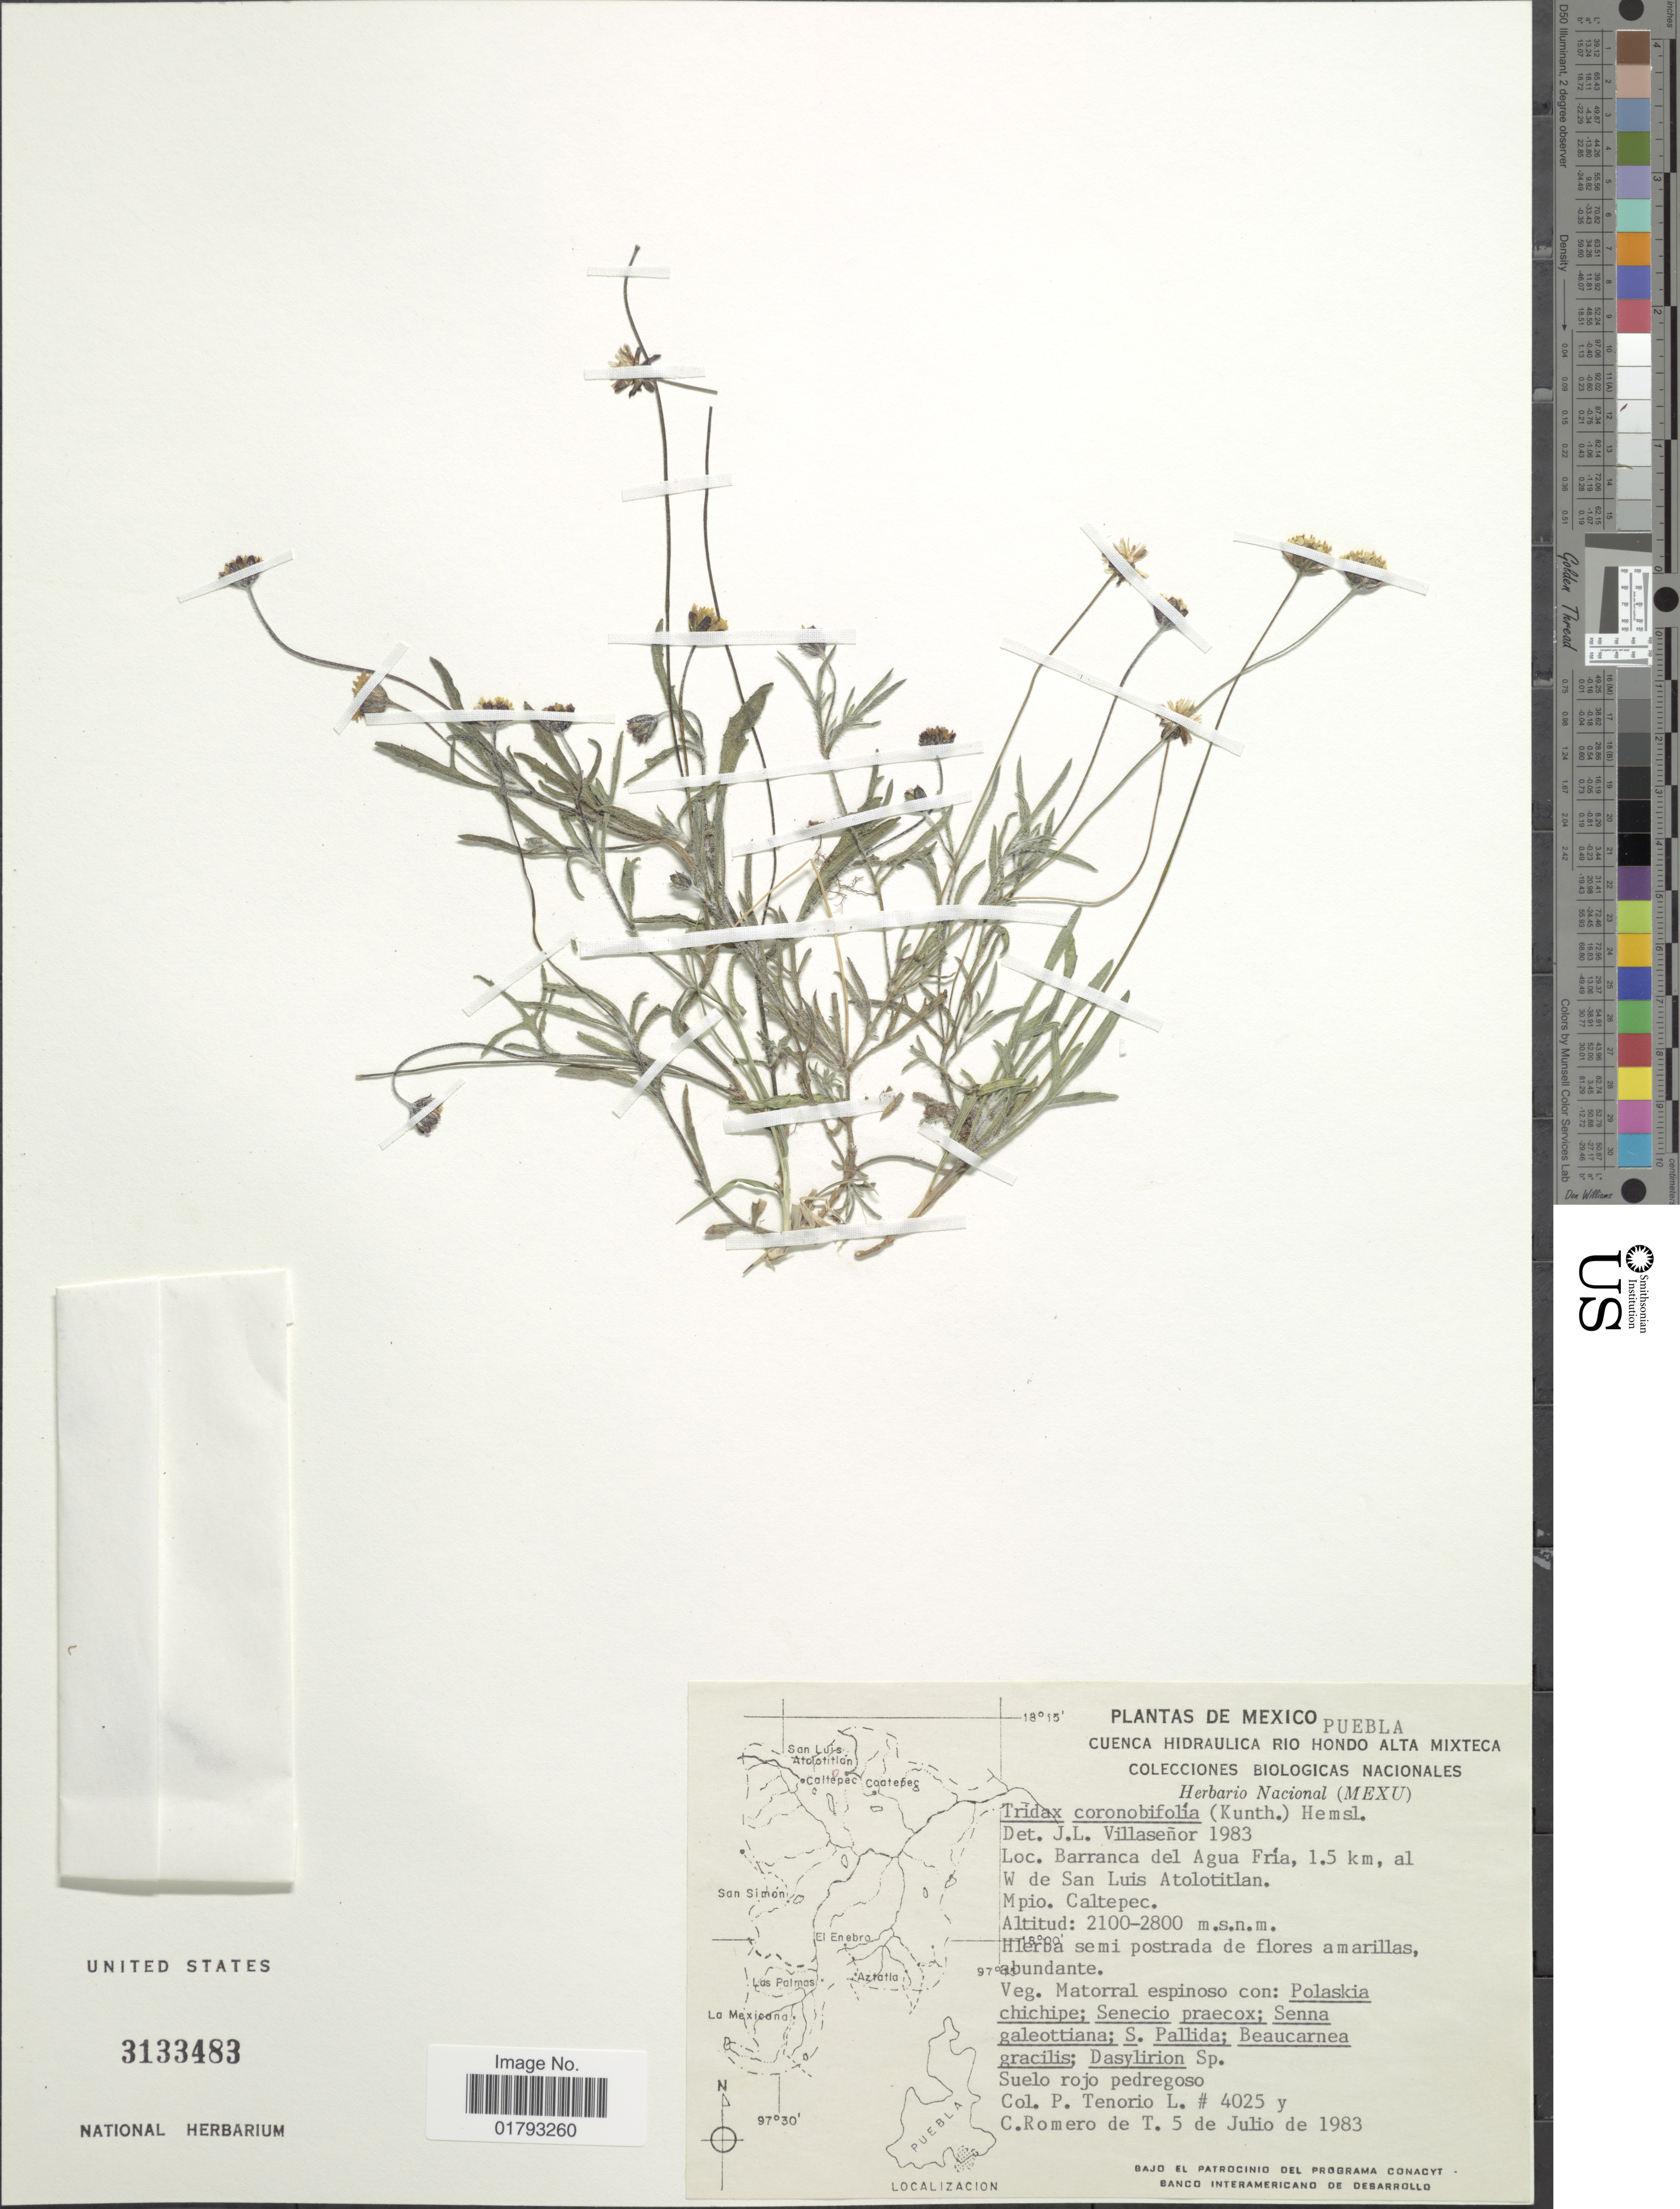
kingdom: Plantae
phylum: Tracheophyta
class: Magnoliopsida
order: Asterales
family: Asteraceae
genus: Tridax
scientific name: Tridax coronopifolia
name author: (Kunth) Hemsl.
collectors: P. Tenorio L. & C. Romero de T.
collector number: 4025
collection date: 1983-07-05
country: Mexico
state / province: Puebla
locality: Barranca del Agua Fria, 1,5 km, al W de San Luis Atolotitlan. Mpio. Calttepec.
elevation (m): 2100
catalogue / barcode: US 3133483